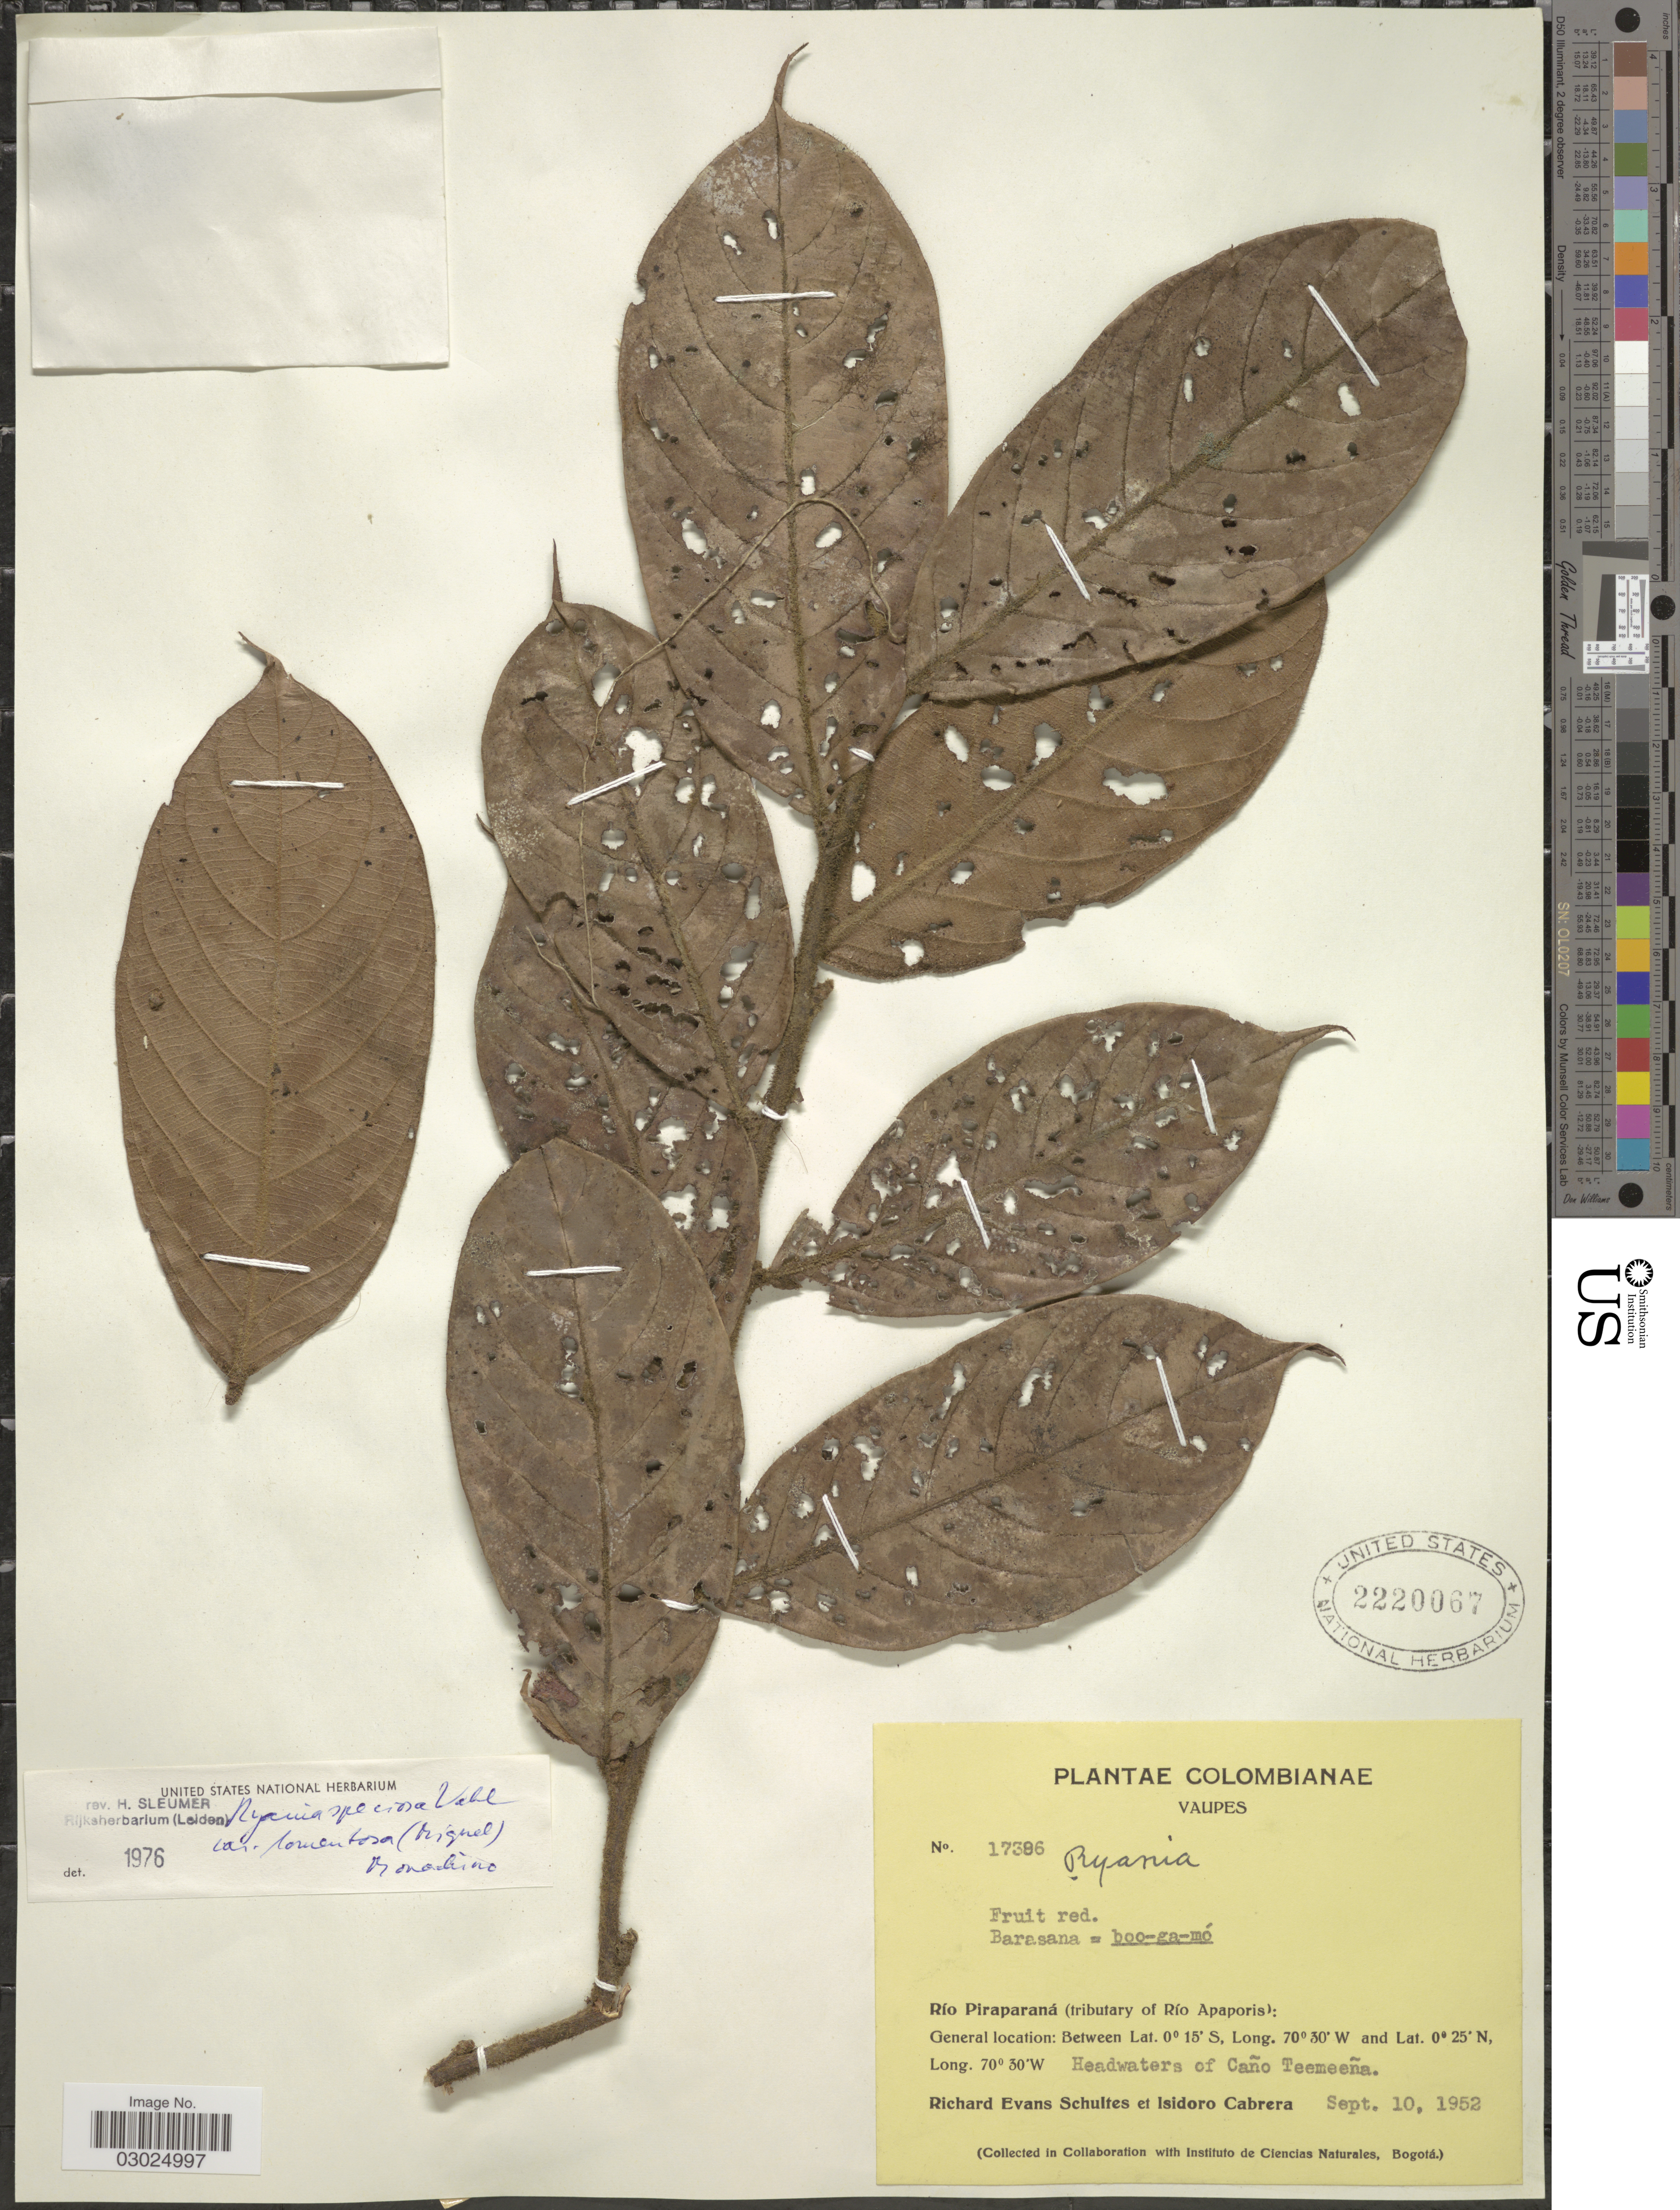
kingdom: Plantae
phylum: Tracheophyta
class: Magnoliopsida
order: Malpighiales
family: Salicaceae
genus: Ryania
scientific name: Ryania speciosa var. tomentosa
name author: (Miq.) Monach.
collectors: R. E. Schultes & I. Cabrera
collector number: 17386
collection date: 1952-09-10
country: Colombia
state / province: Vaupés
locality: Río Piraparaná (tributary of Río Apaporis): Headwaters of Caño Teemeeña.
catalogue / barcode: US 2220067